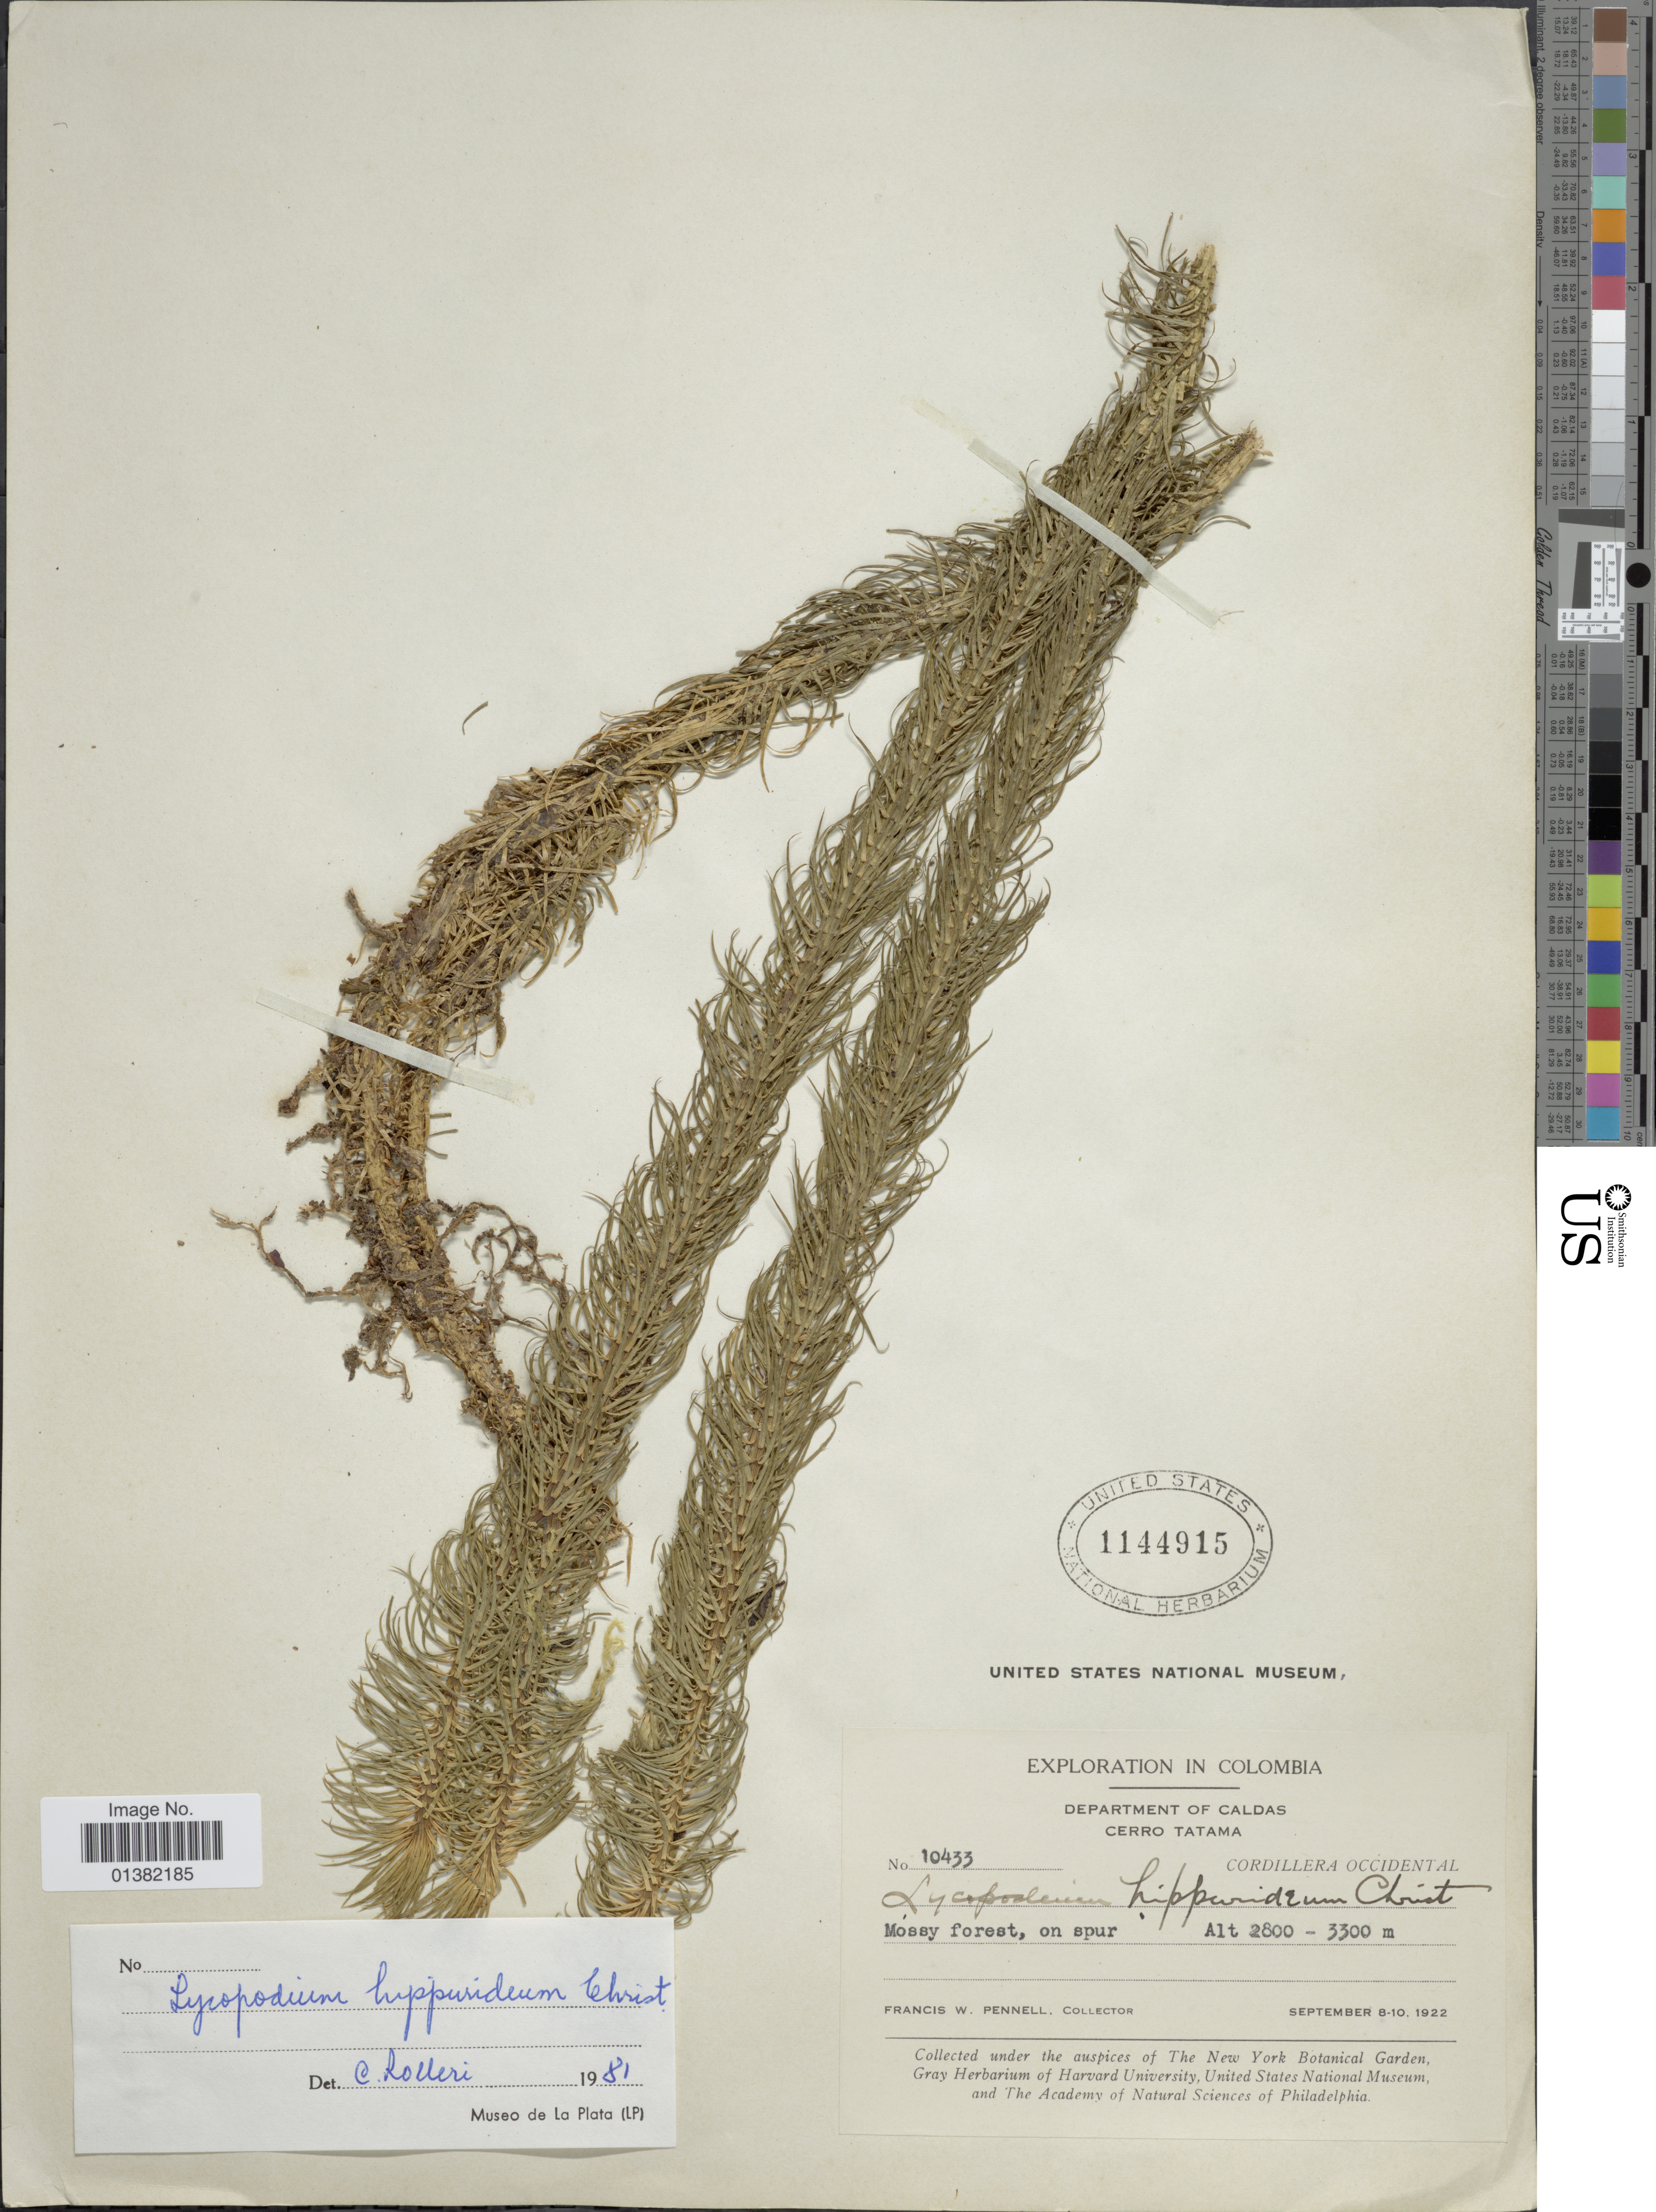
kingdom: Plantae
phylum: Tracheophyta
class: Lycopodiopsida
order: Lycopodiales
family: Lycopodiaceae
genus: Phlegmariurus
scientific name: Phlegmariurus hippurideus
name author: (Christ) B. Øllg.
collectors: F. W. Pennell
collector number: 10433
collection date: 1922-09-08/1922-09-10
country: Colombia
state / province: Caldas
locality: Cerro Tatama, Cordillera Occidental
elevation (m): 2800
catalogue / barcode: US 1144915